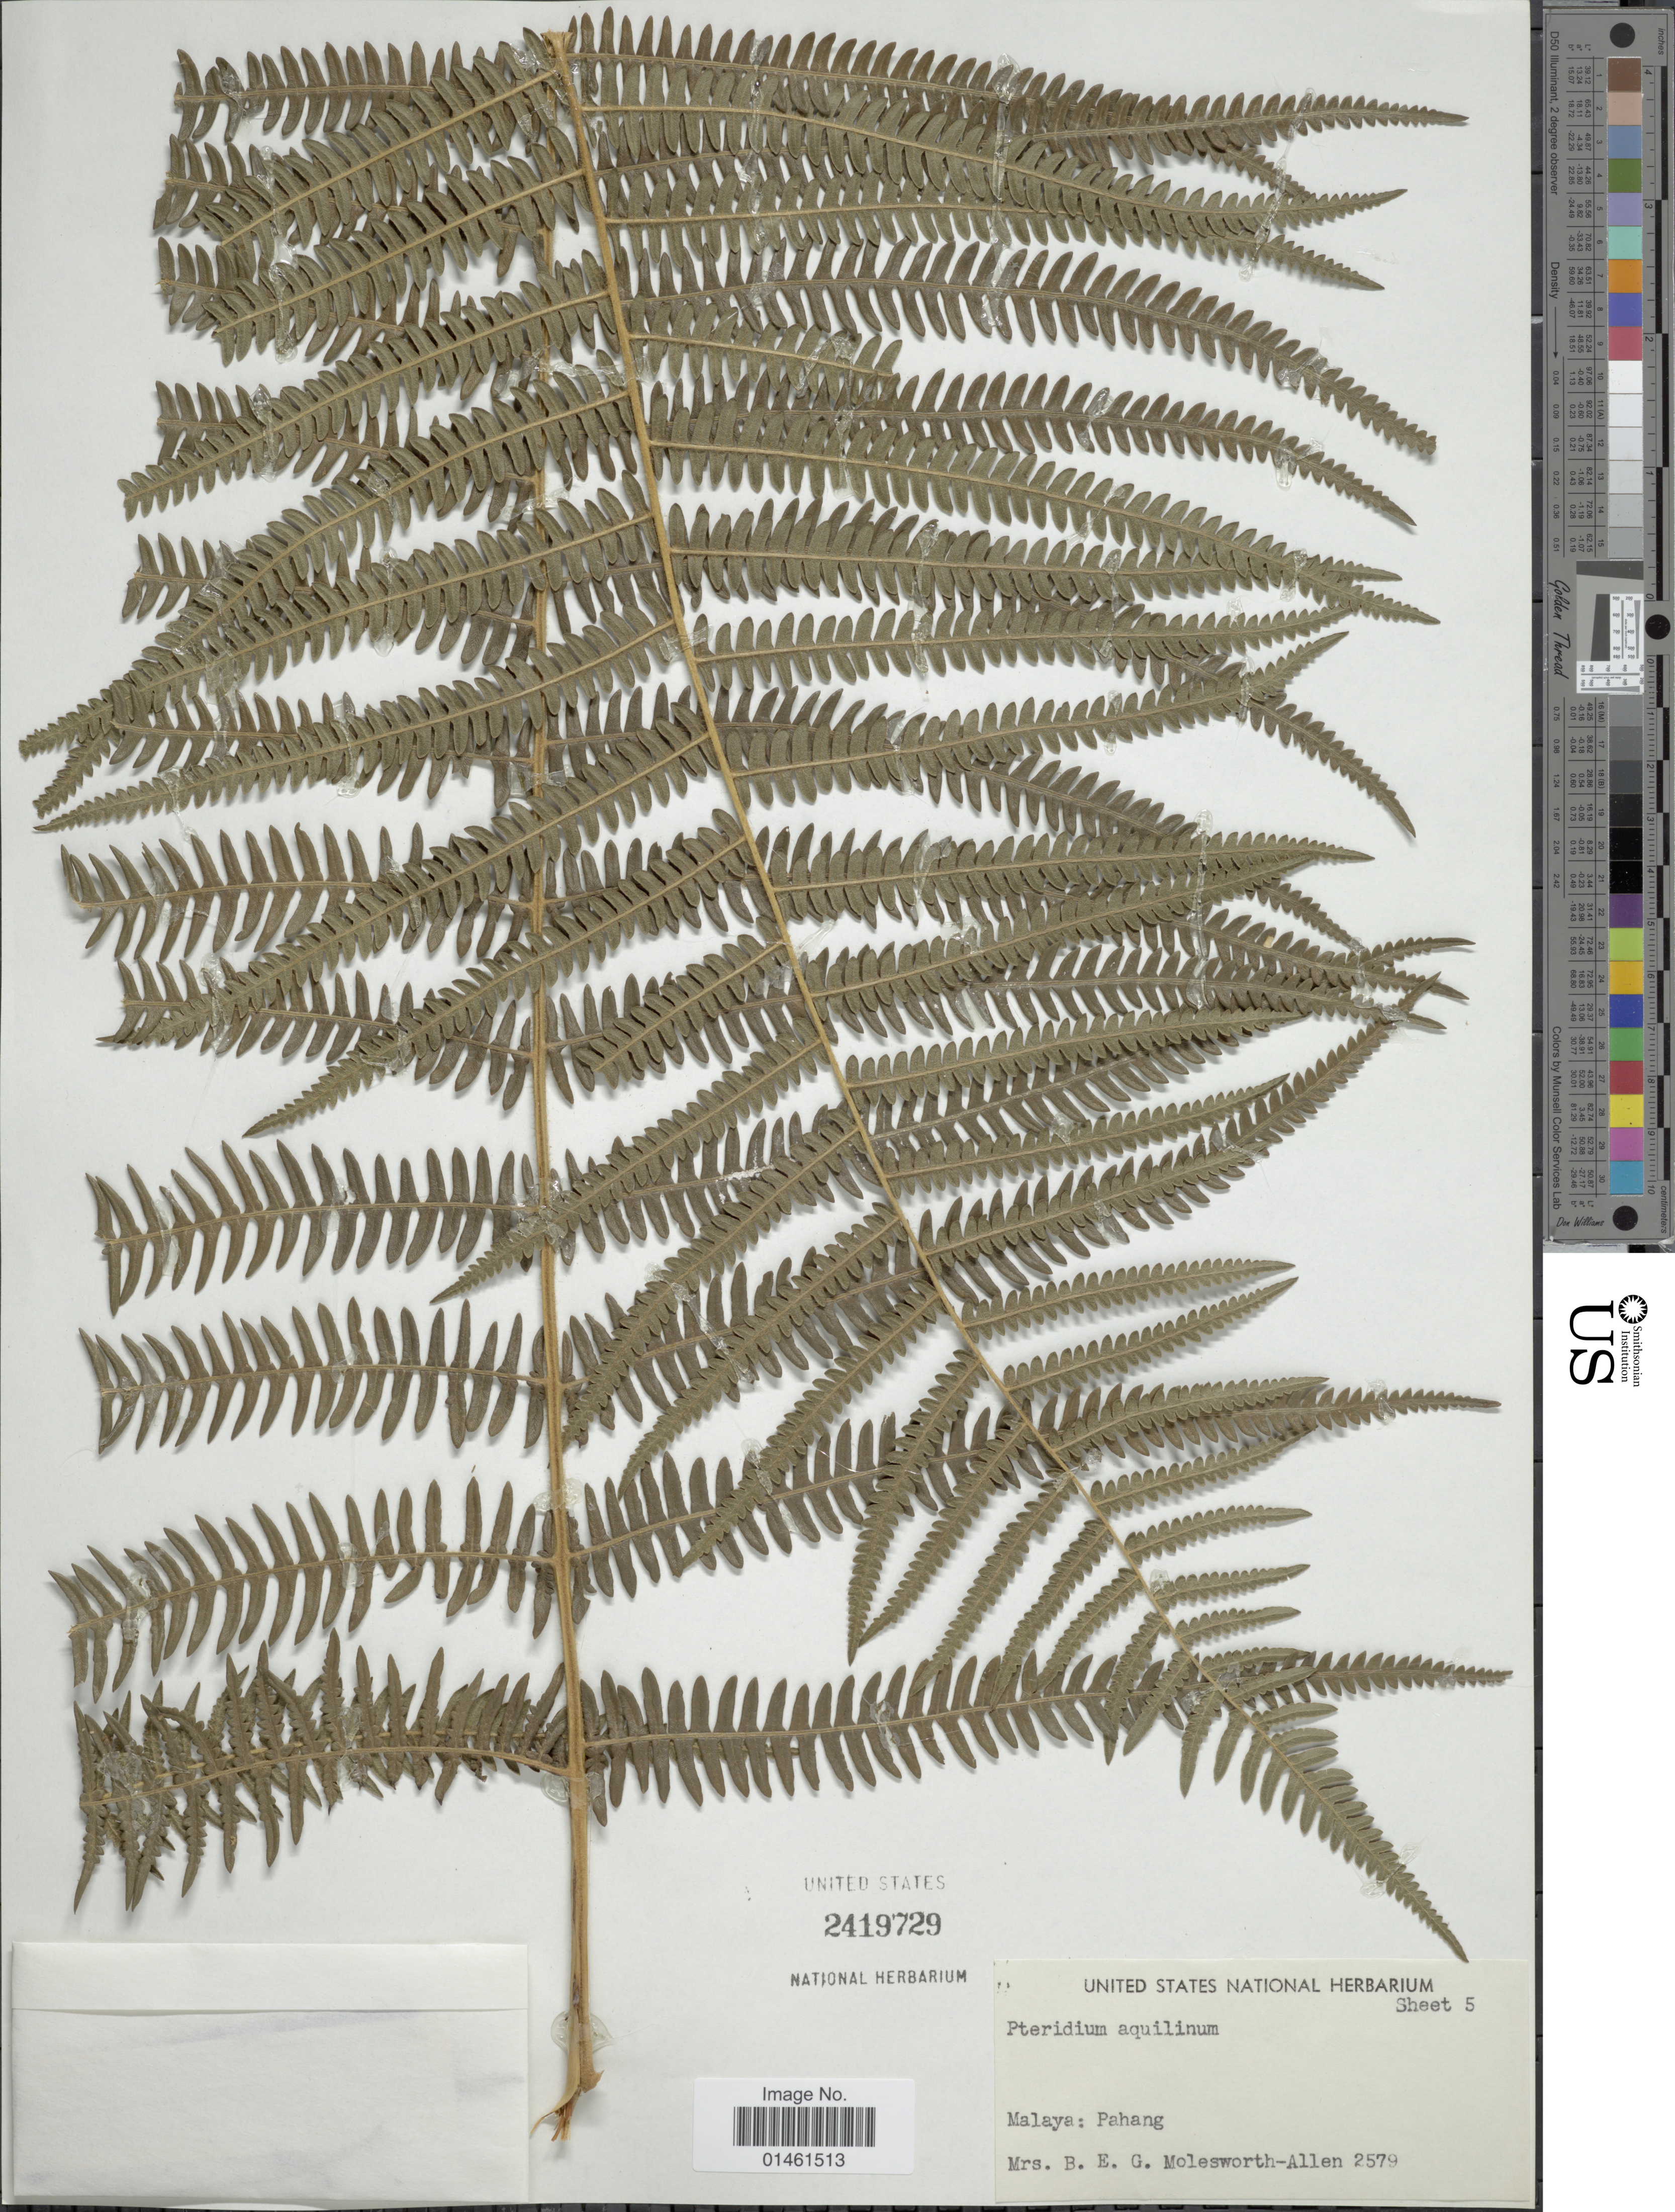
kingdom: Plantae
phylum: Tracheophyta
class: Polypodiopsida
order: Polypodiales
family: Dennstaedtiaceae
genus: Pteridium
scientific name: Pteridium aquilinum var. wightianum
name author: (J. Agardh) R.M. Tryon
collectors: Mrs. B. E. G. Molesworth-Allen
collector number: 2579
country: Malaysia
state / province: Pahang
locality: Malaya: Pahang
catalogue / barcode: US 2419729